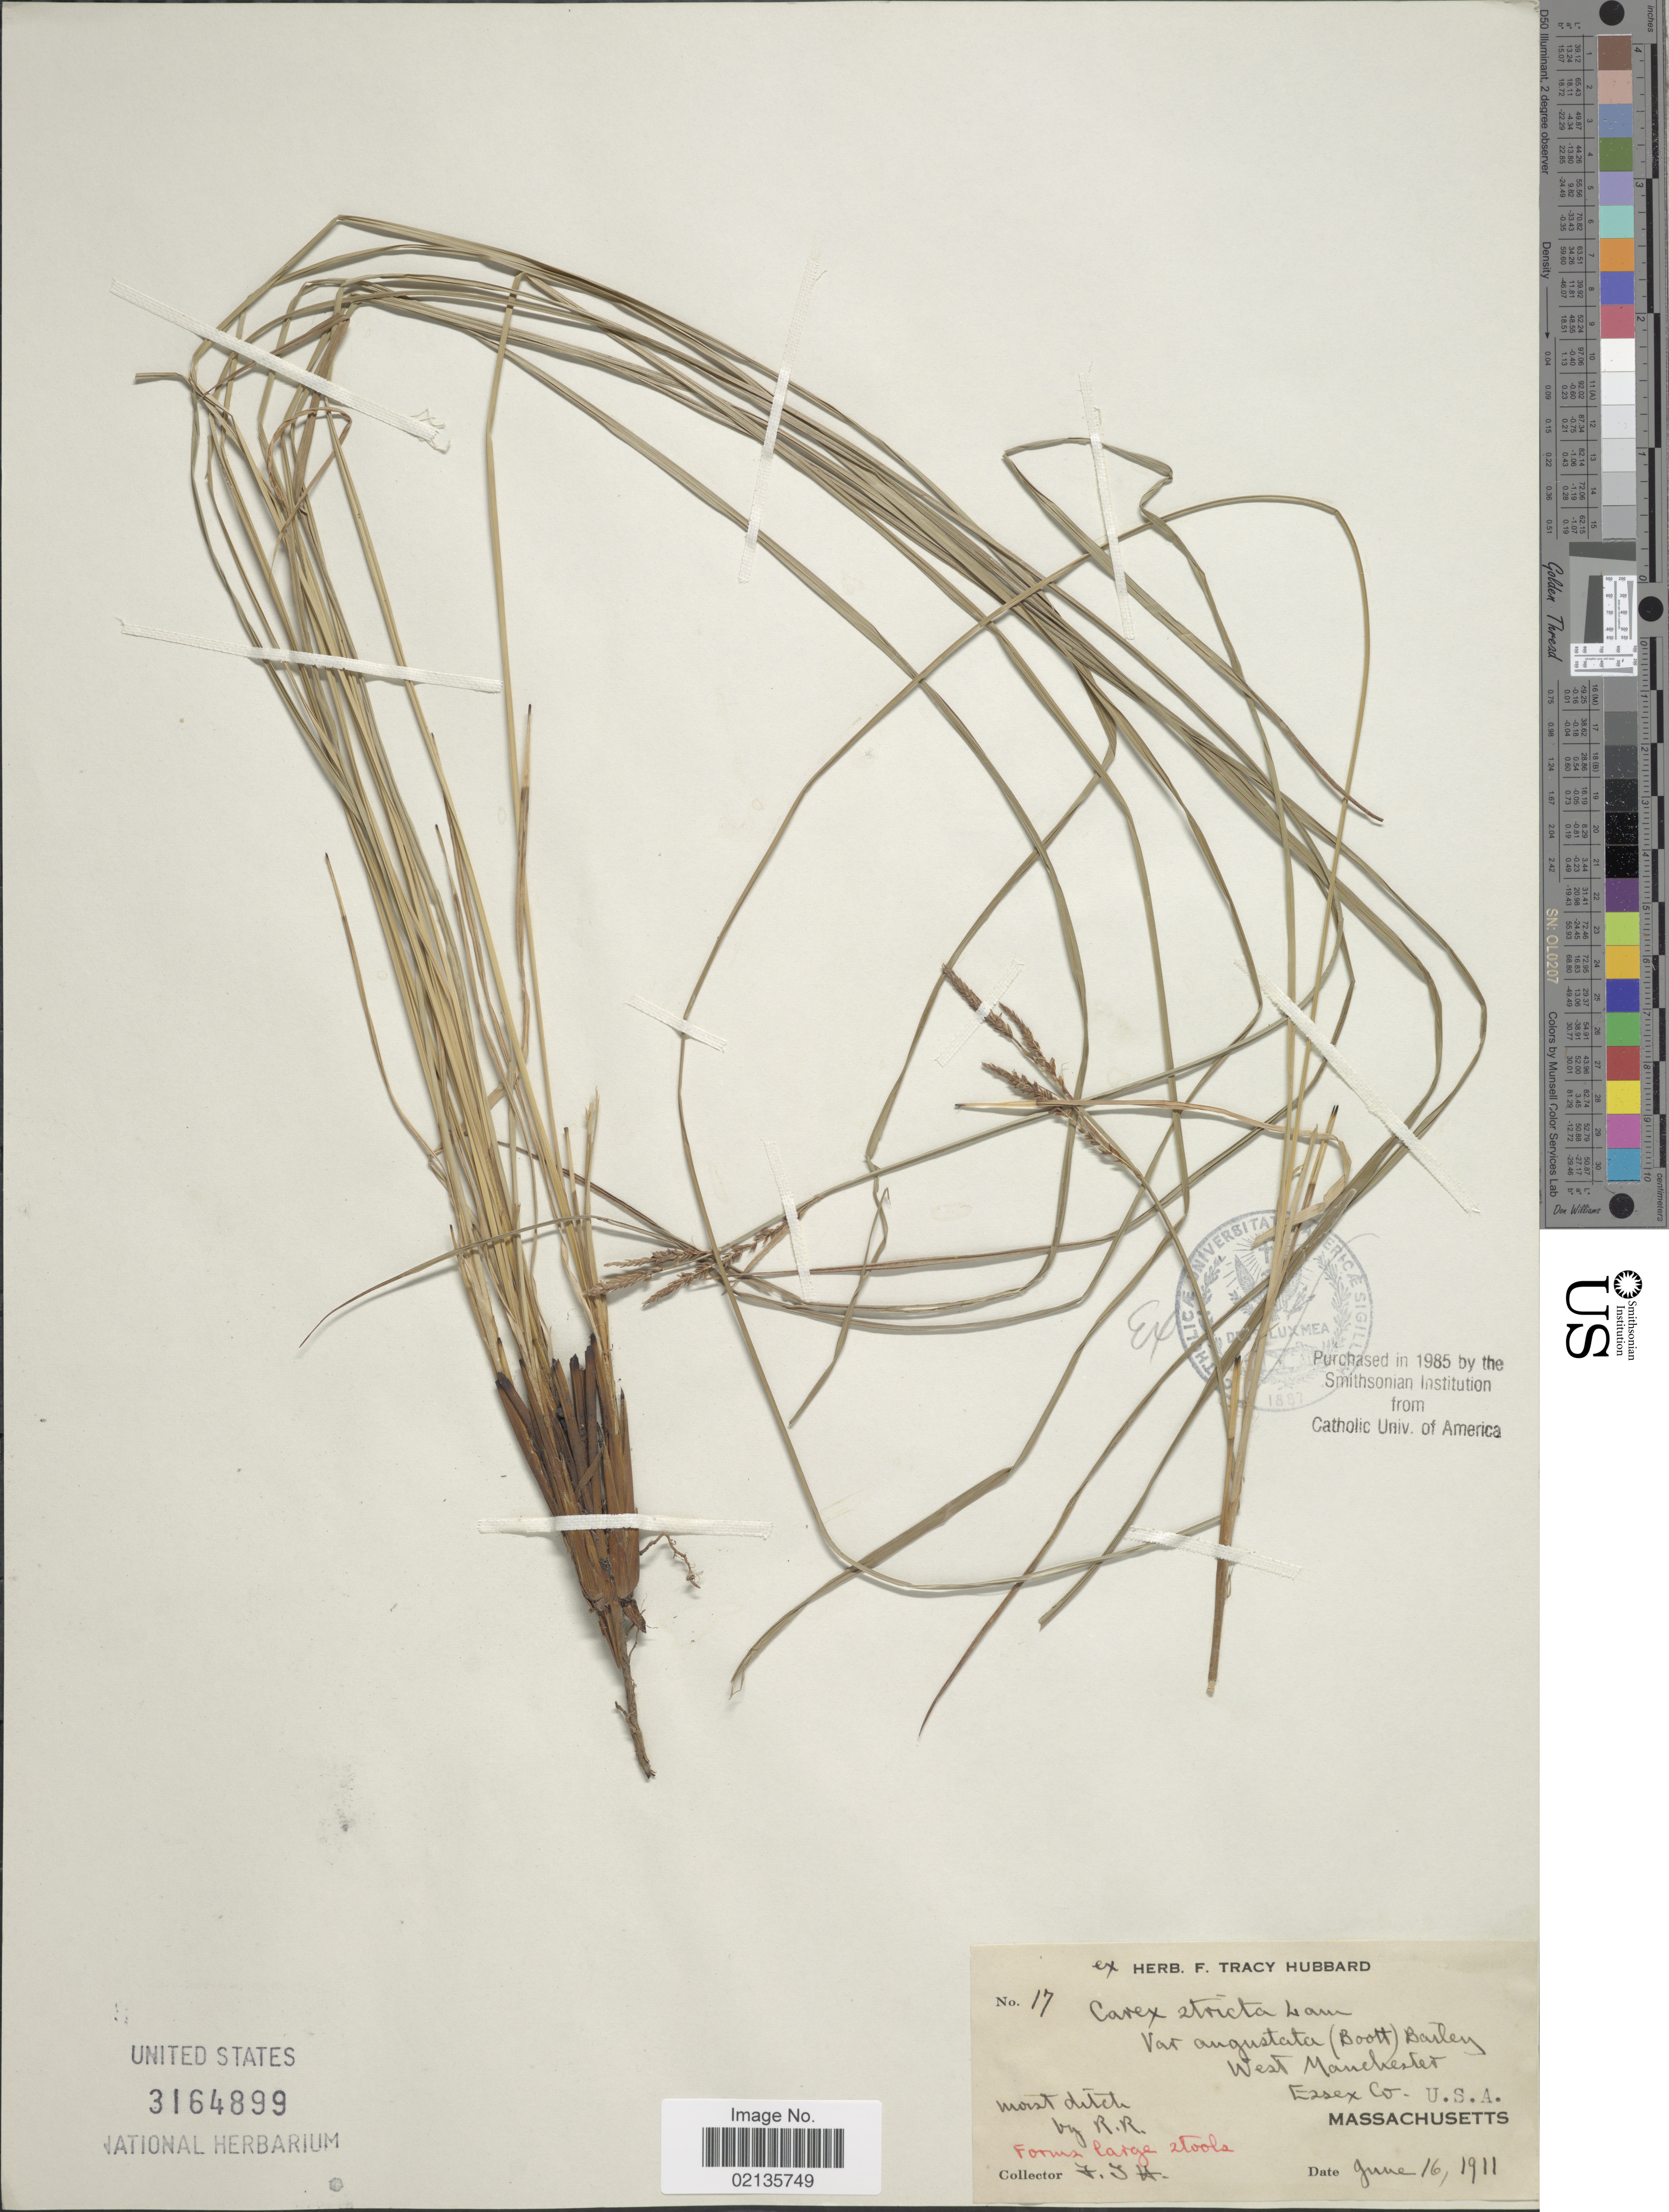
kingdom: Plantae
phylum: Tracheophyta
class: Liliopsida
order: Poales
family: Cyperaceae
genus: Carex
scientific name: Carex stricta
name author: Lam.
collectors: F. T. Hubbard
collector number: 17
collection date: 1911-06-16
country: United States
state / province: Massachusetts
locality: West Manchester, Essex Co.,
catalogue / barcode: US 3164899